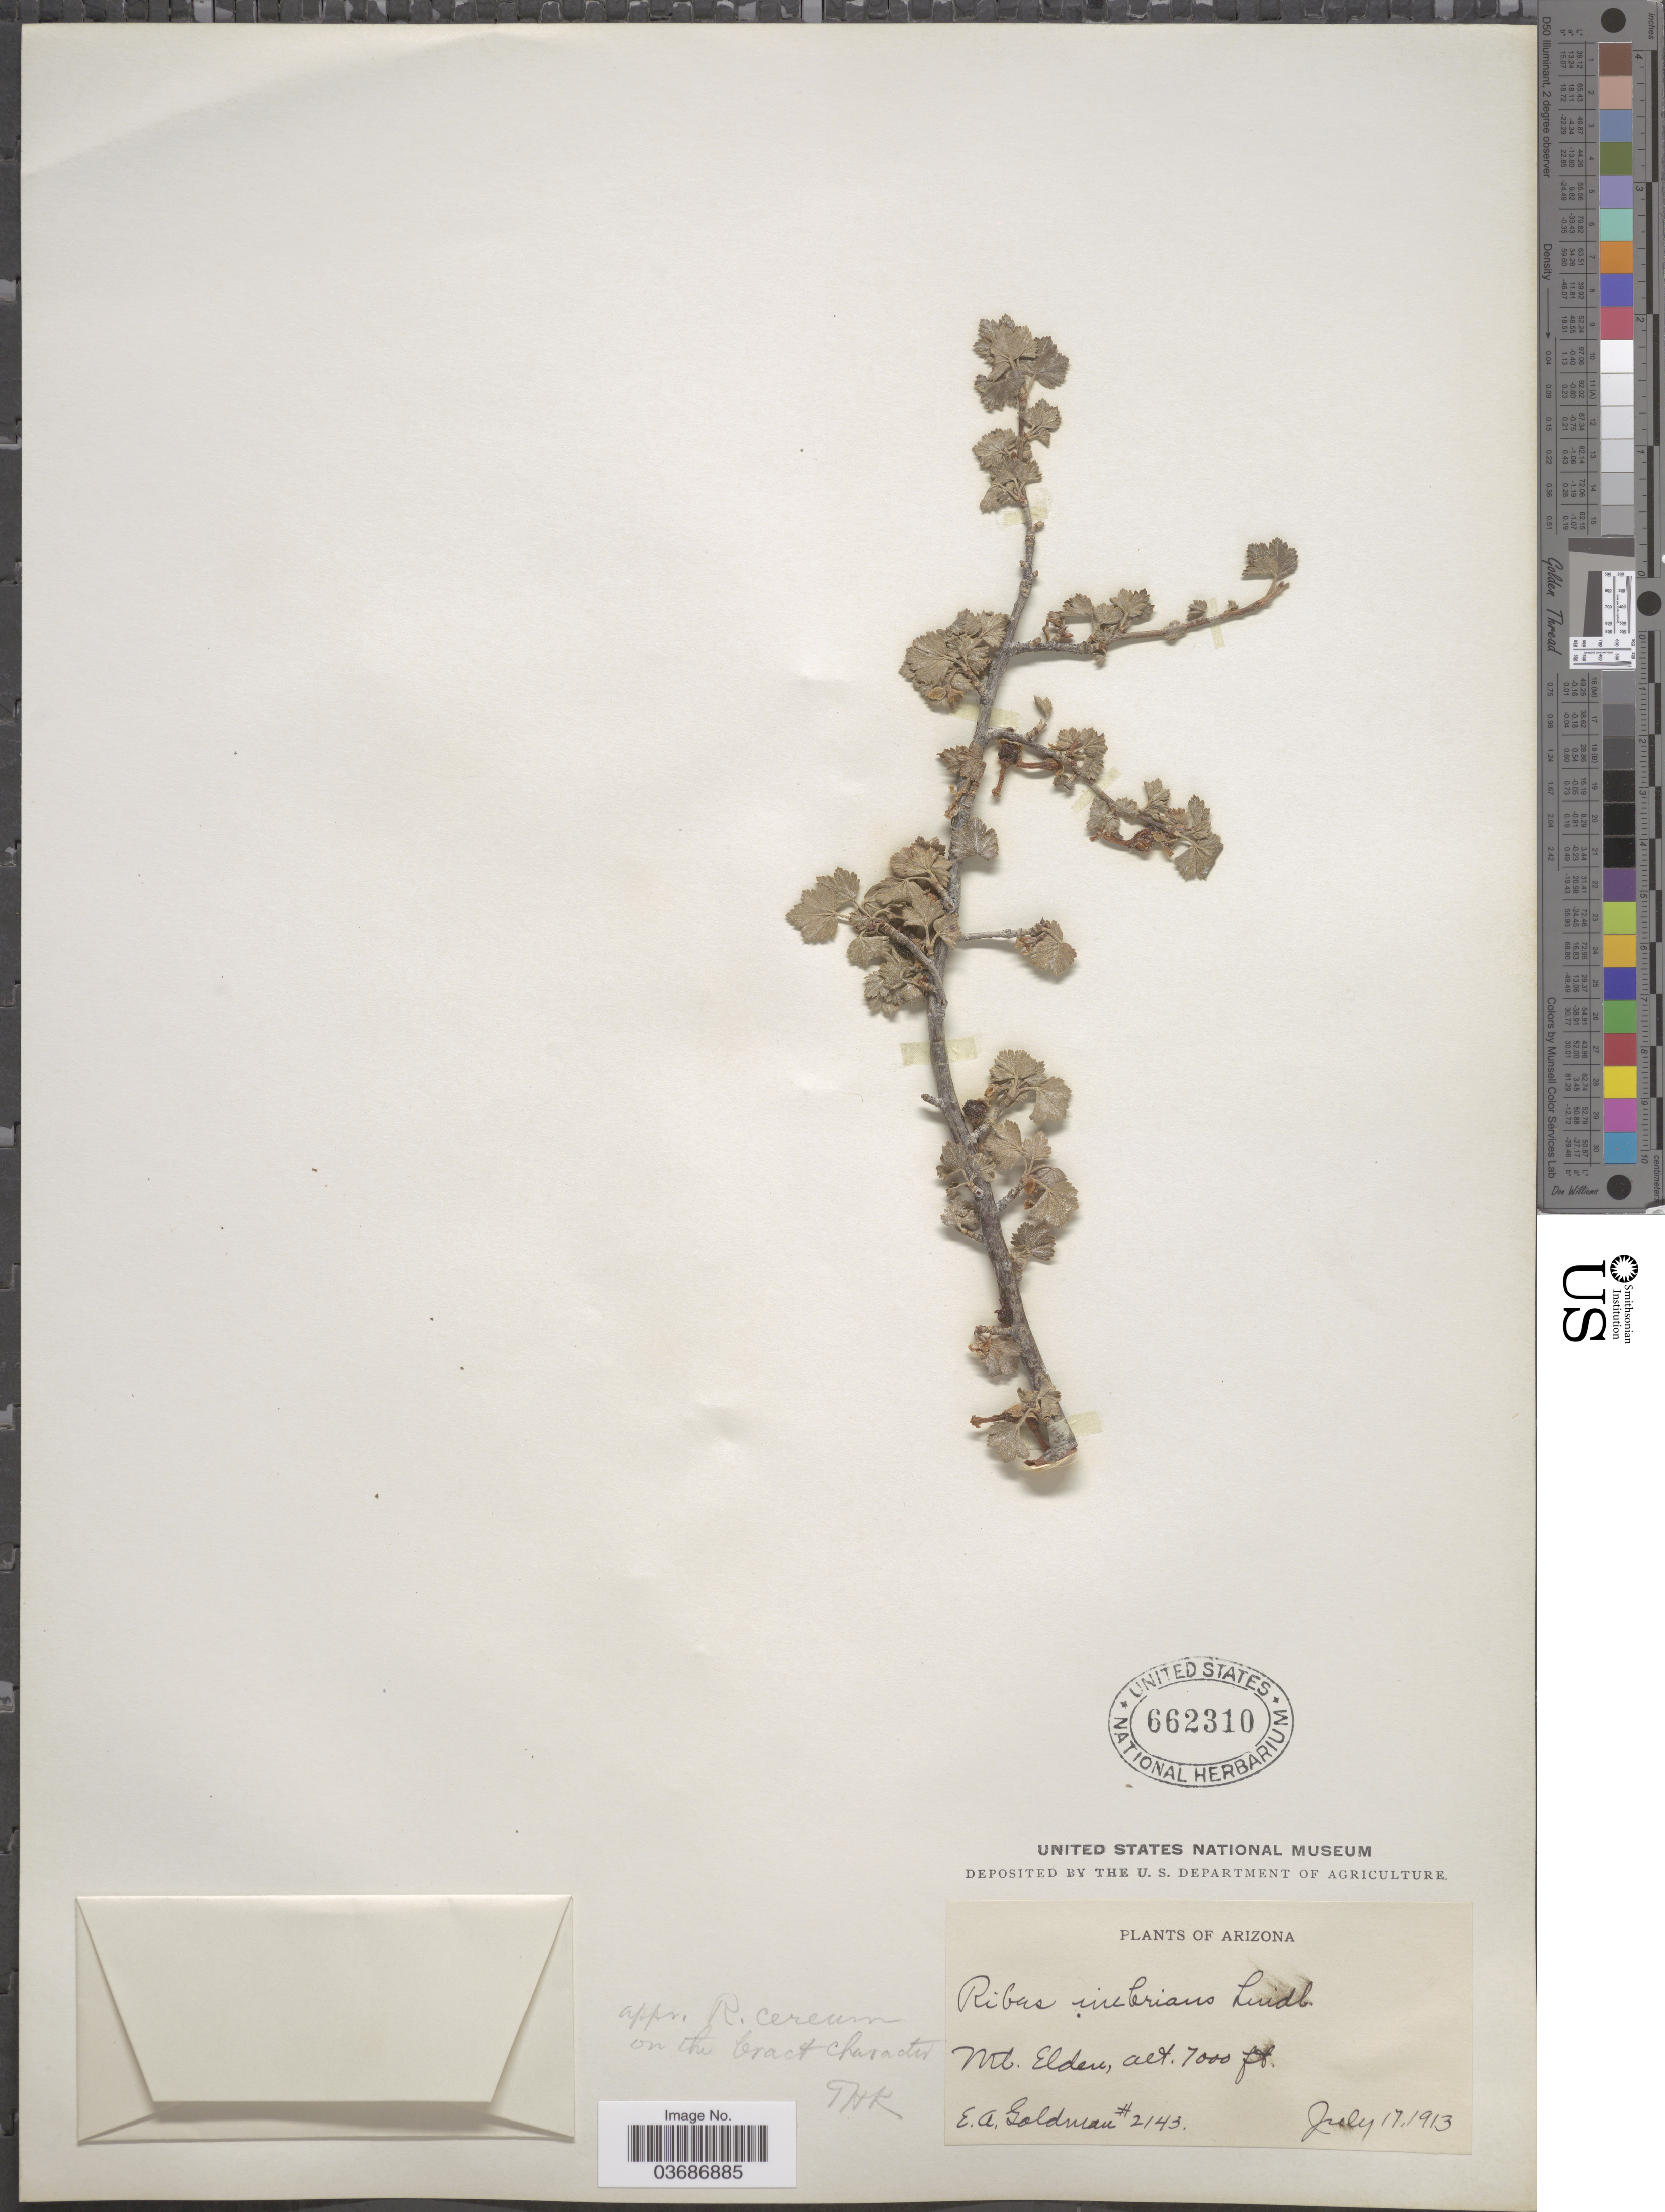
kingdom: Plantae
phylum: Tracheophyta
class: Magnoliopsida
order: Saxifragales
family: Grossulariaceae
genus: Ribes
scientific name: Ribes cereum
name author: Douglas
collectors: E. A. Goldman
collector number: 2143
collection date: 1913-07-17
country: United States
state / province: Arizona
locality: Mt. Elden.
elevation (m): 2134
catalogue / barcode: US 662310